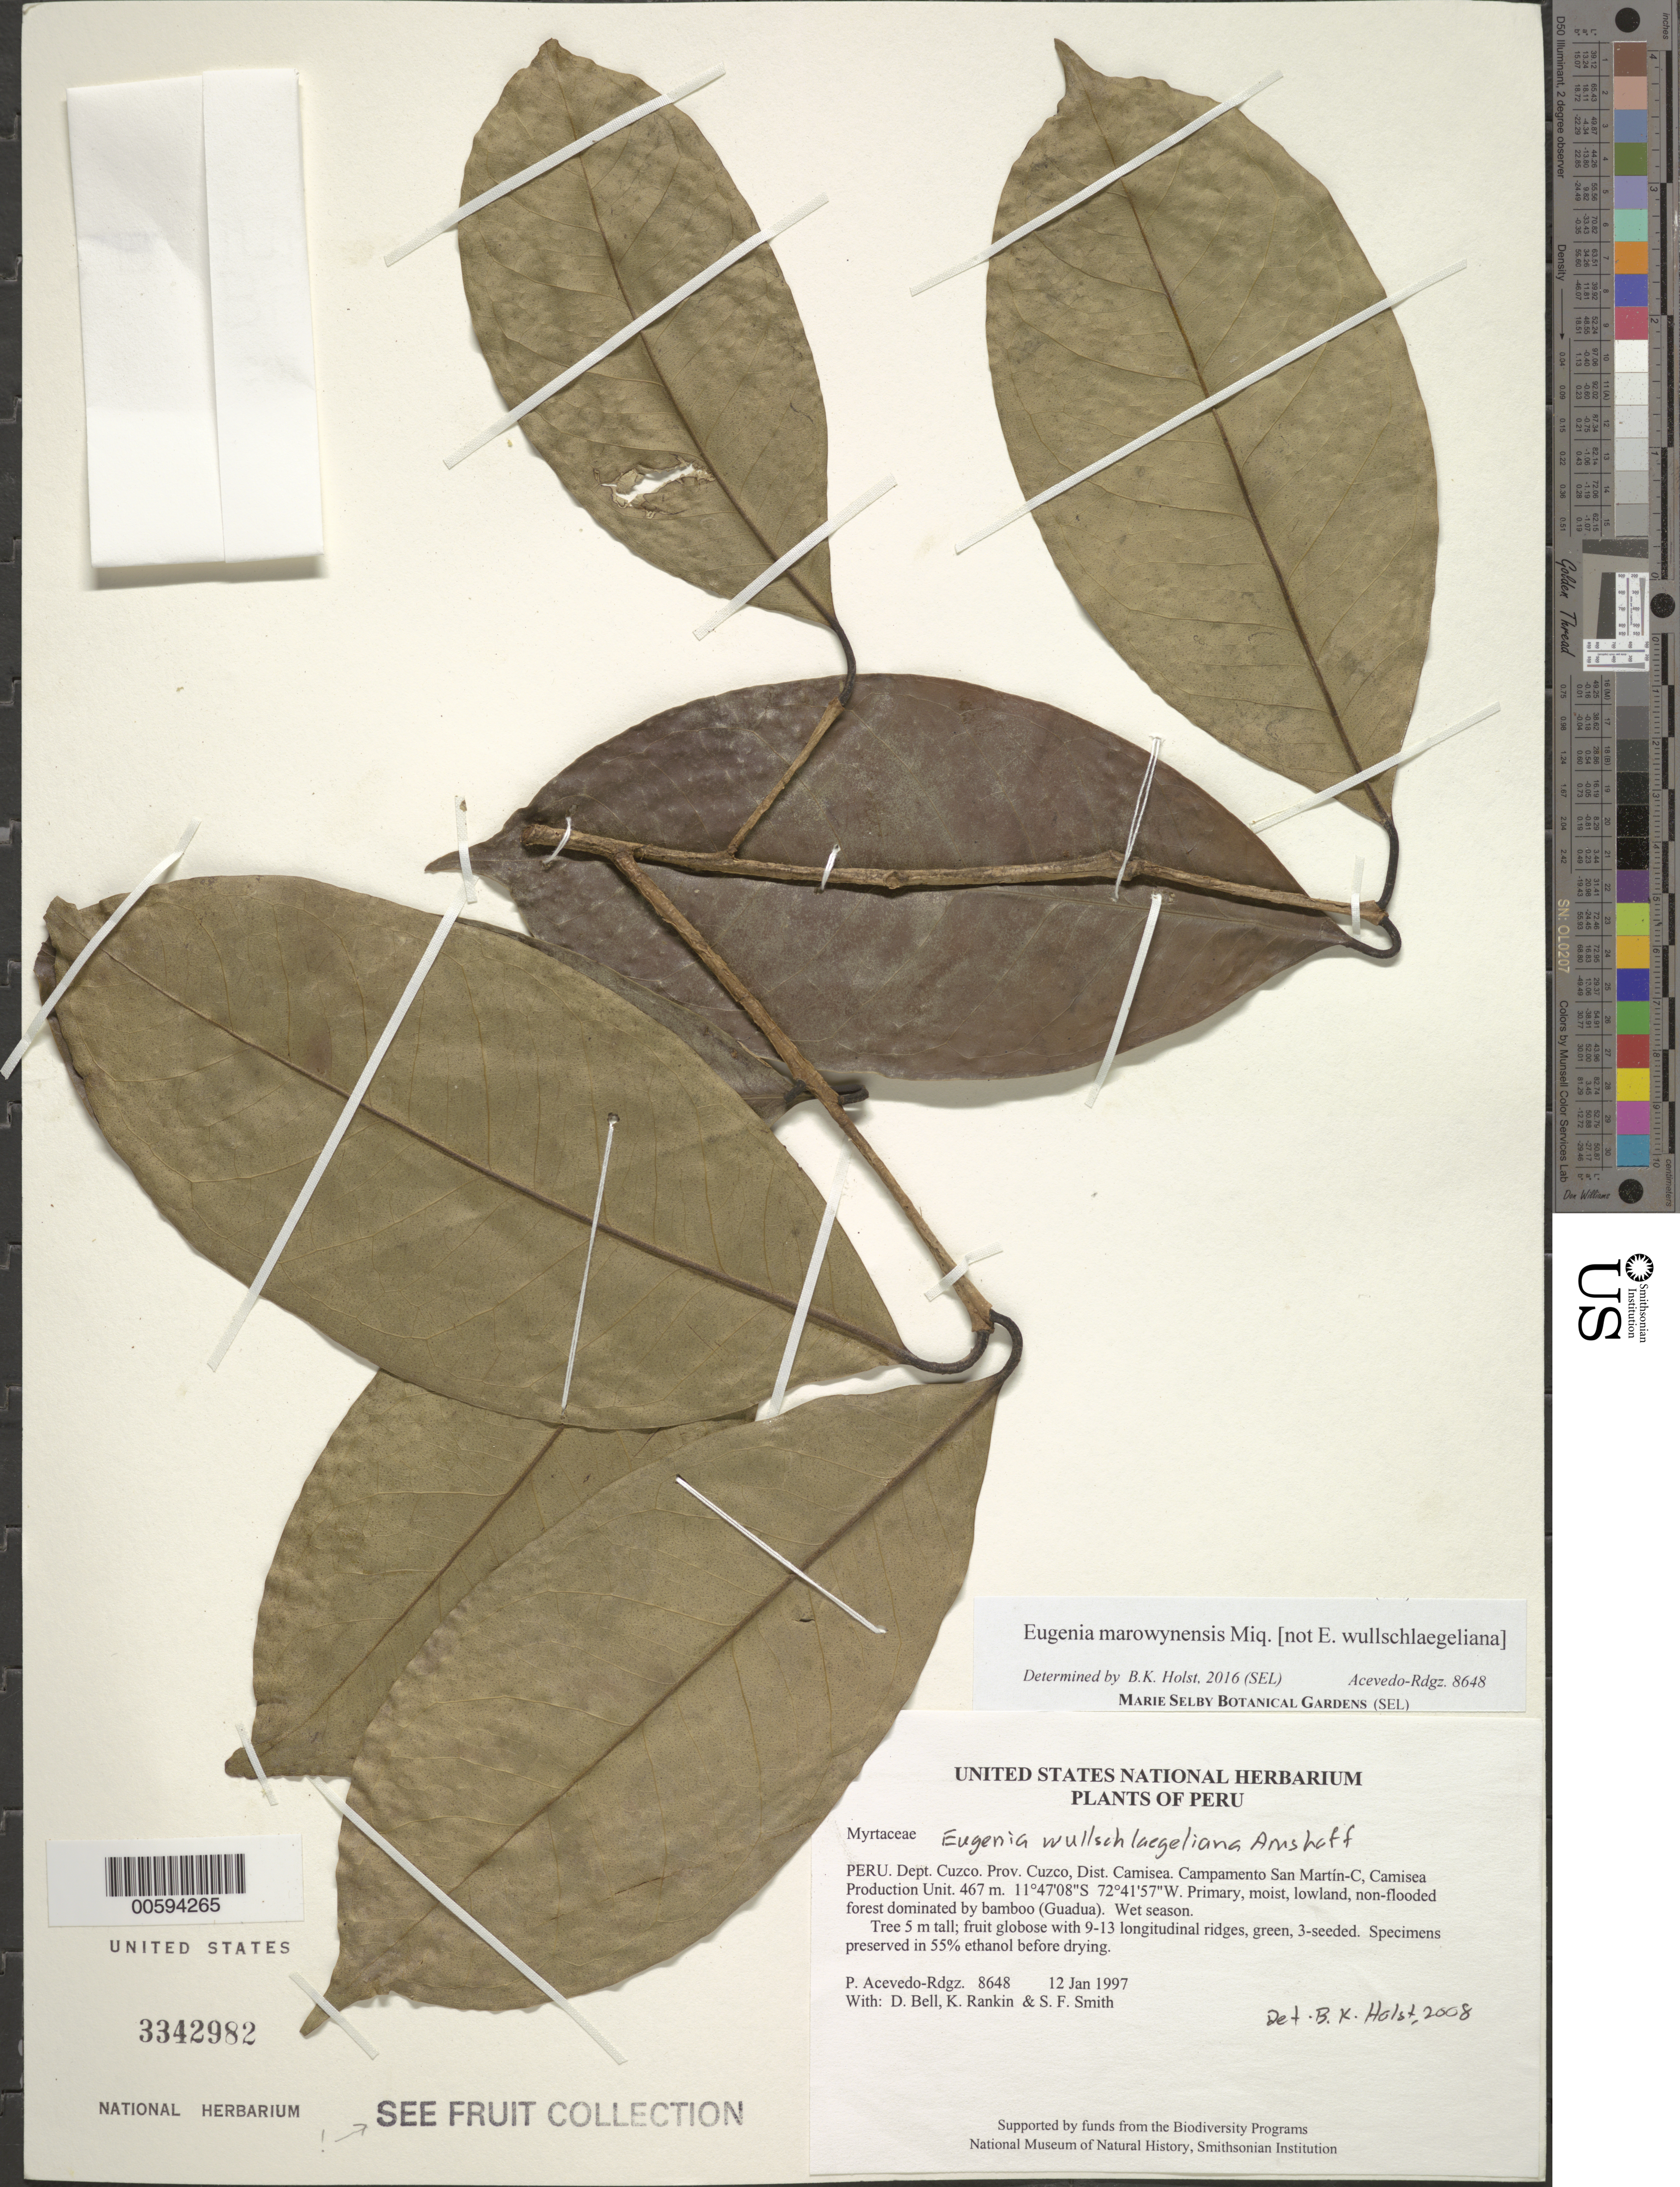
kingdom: Plantae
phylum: Tracheophyta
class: Magnoliopsida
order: Myrtales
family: Myrtaceae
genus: Eugenia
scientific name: Eugenia marowynensis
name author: Miq.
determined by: Holst, Bruce K.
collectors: P. Acevedo-Rodr., D. A. Bell, K. B. Rankin & S.F. Smith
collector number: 8648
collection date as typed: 12 Jan 1997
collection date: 1997-01-12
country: Peru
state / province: Cusco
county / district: Cusco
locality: Districto Camisea, Campamento San Martín-C, Camisea Production Unit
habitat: Primary, moist, lowland, non-flooded forest dominated by bamboo (Guadua). Wet season.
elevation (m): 467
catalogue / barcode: US 3352982